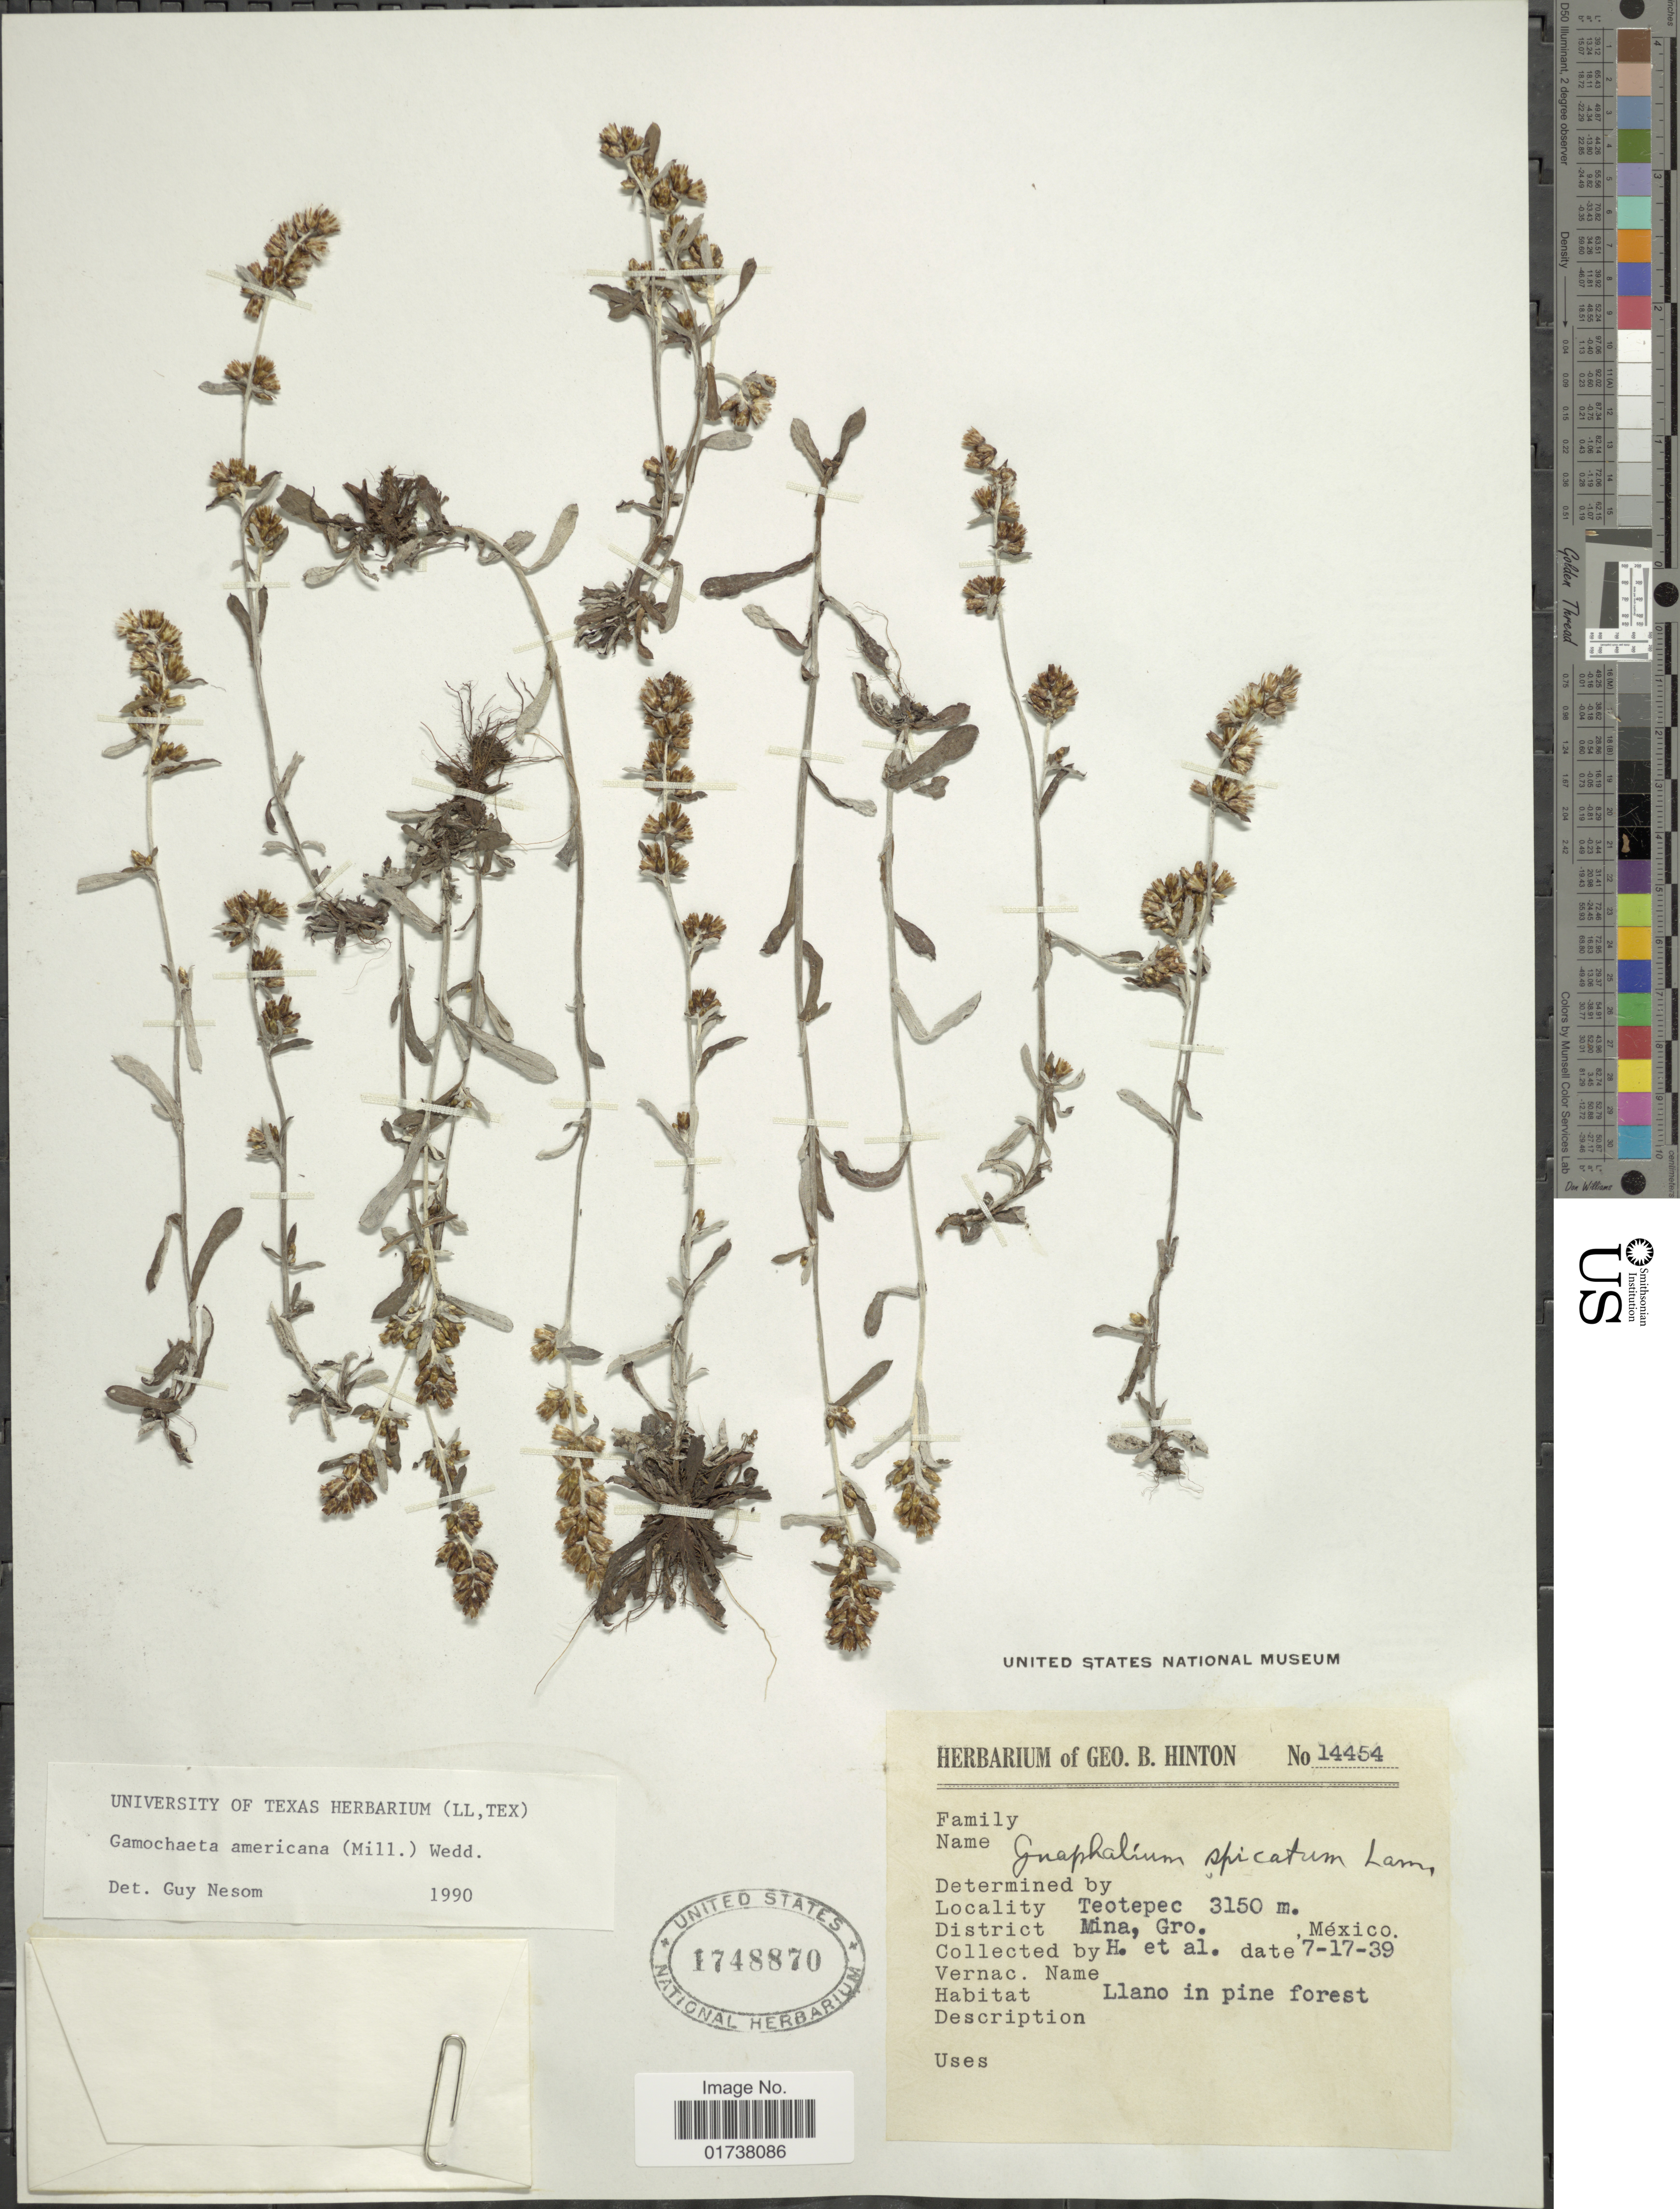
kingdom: Plantae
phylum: Tracheophyta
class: Magnoliopsida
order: Asterales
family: Asteraceae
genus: Gamochaeta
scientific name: Gamochaeta americana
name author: (Mill.) Wedd.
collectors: G. B. Hinton & et al.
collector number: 14454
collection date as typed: Transcribed d/m/y: 17/7/39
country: Mexico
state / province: Guerrero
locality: Teotepec, District: Mina, Gro.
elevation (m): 3150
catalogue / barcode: US 1748870